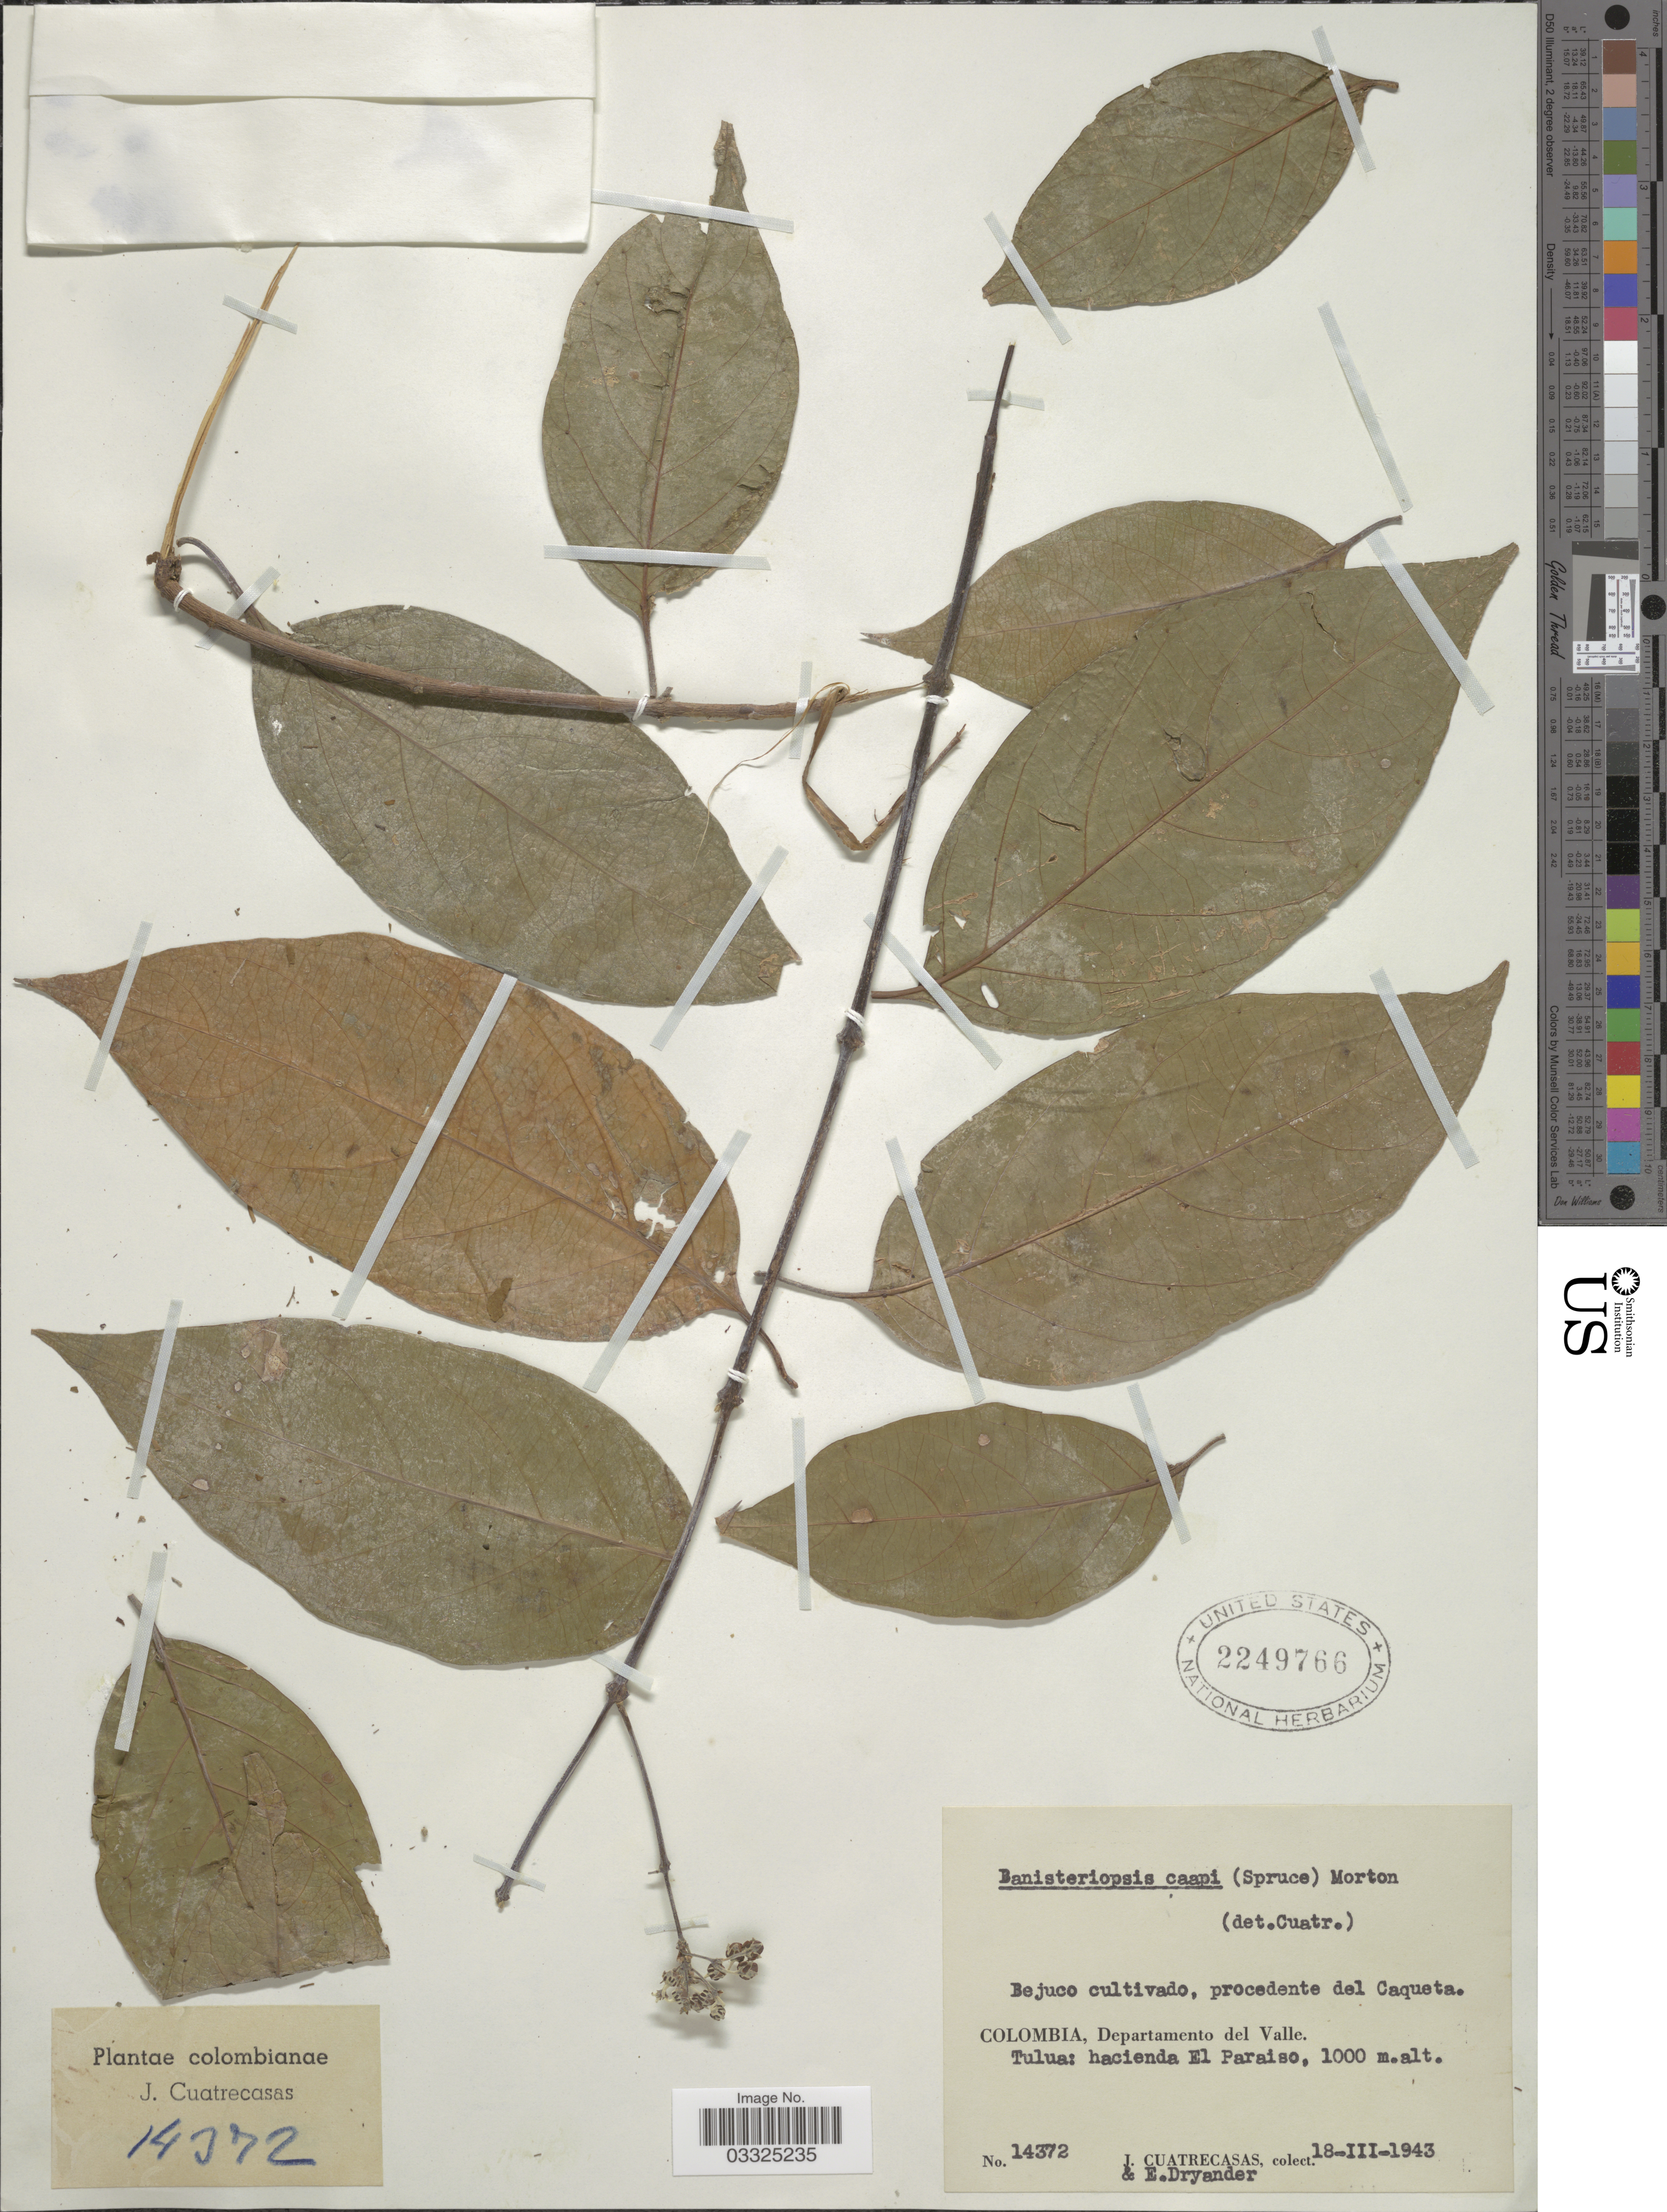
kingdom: Plantae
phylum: Tracheophyta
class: Magnoliopsida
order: Malpighiales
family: Malpighiaceae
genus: Banisteriopsis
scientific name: Banisteriopsis caapi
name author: (Spruce ex Griseb.) C.V. Morton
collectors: J. Cuatrecasas & E. Dryander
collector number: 14372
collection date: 1943-03-18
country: Colombia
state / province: Valle del Cauca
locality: Departamento del Valle. Tulua: hacienda El Paraiso.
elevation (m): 1000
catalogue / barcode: US 2249766